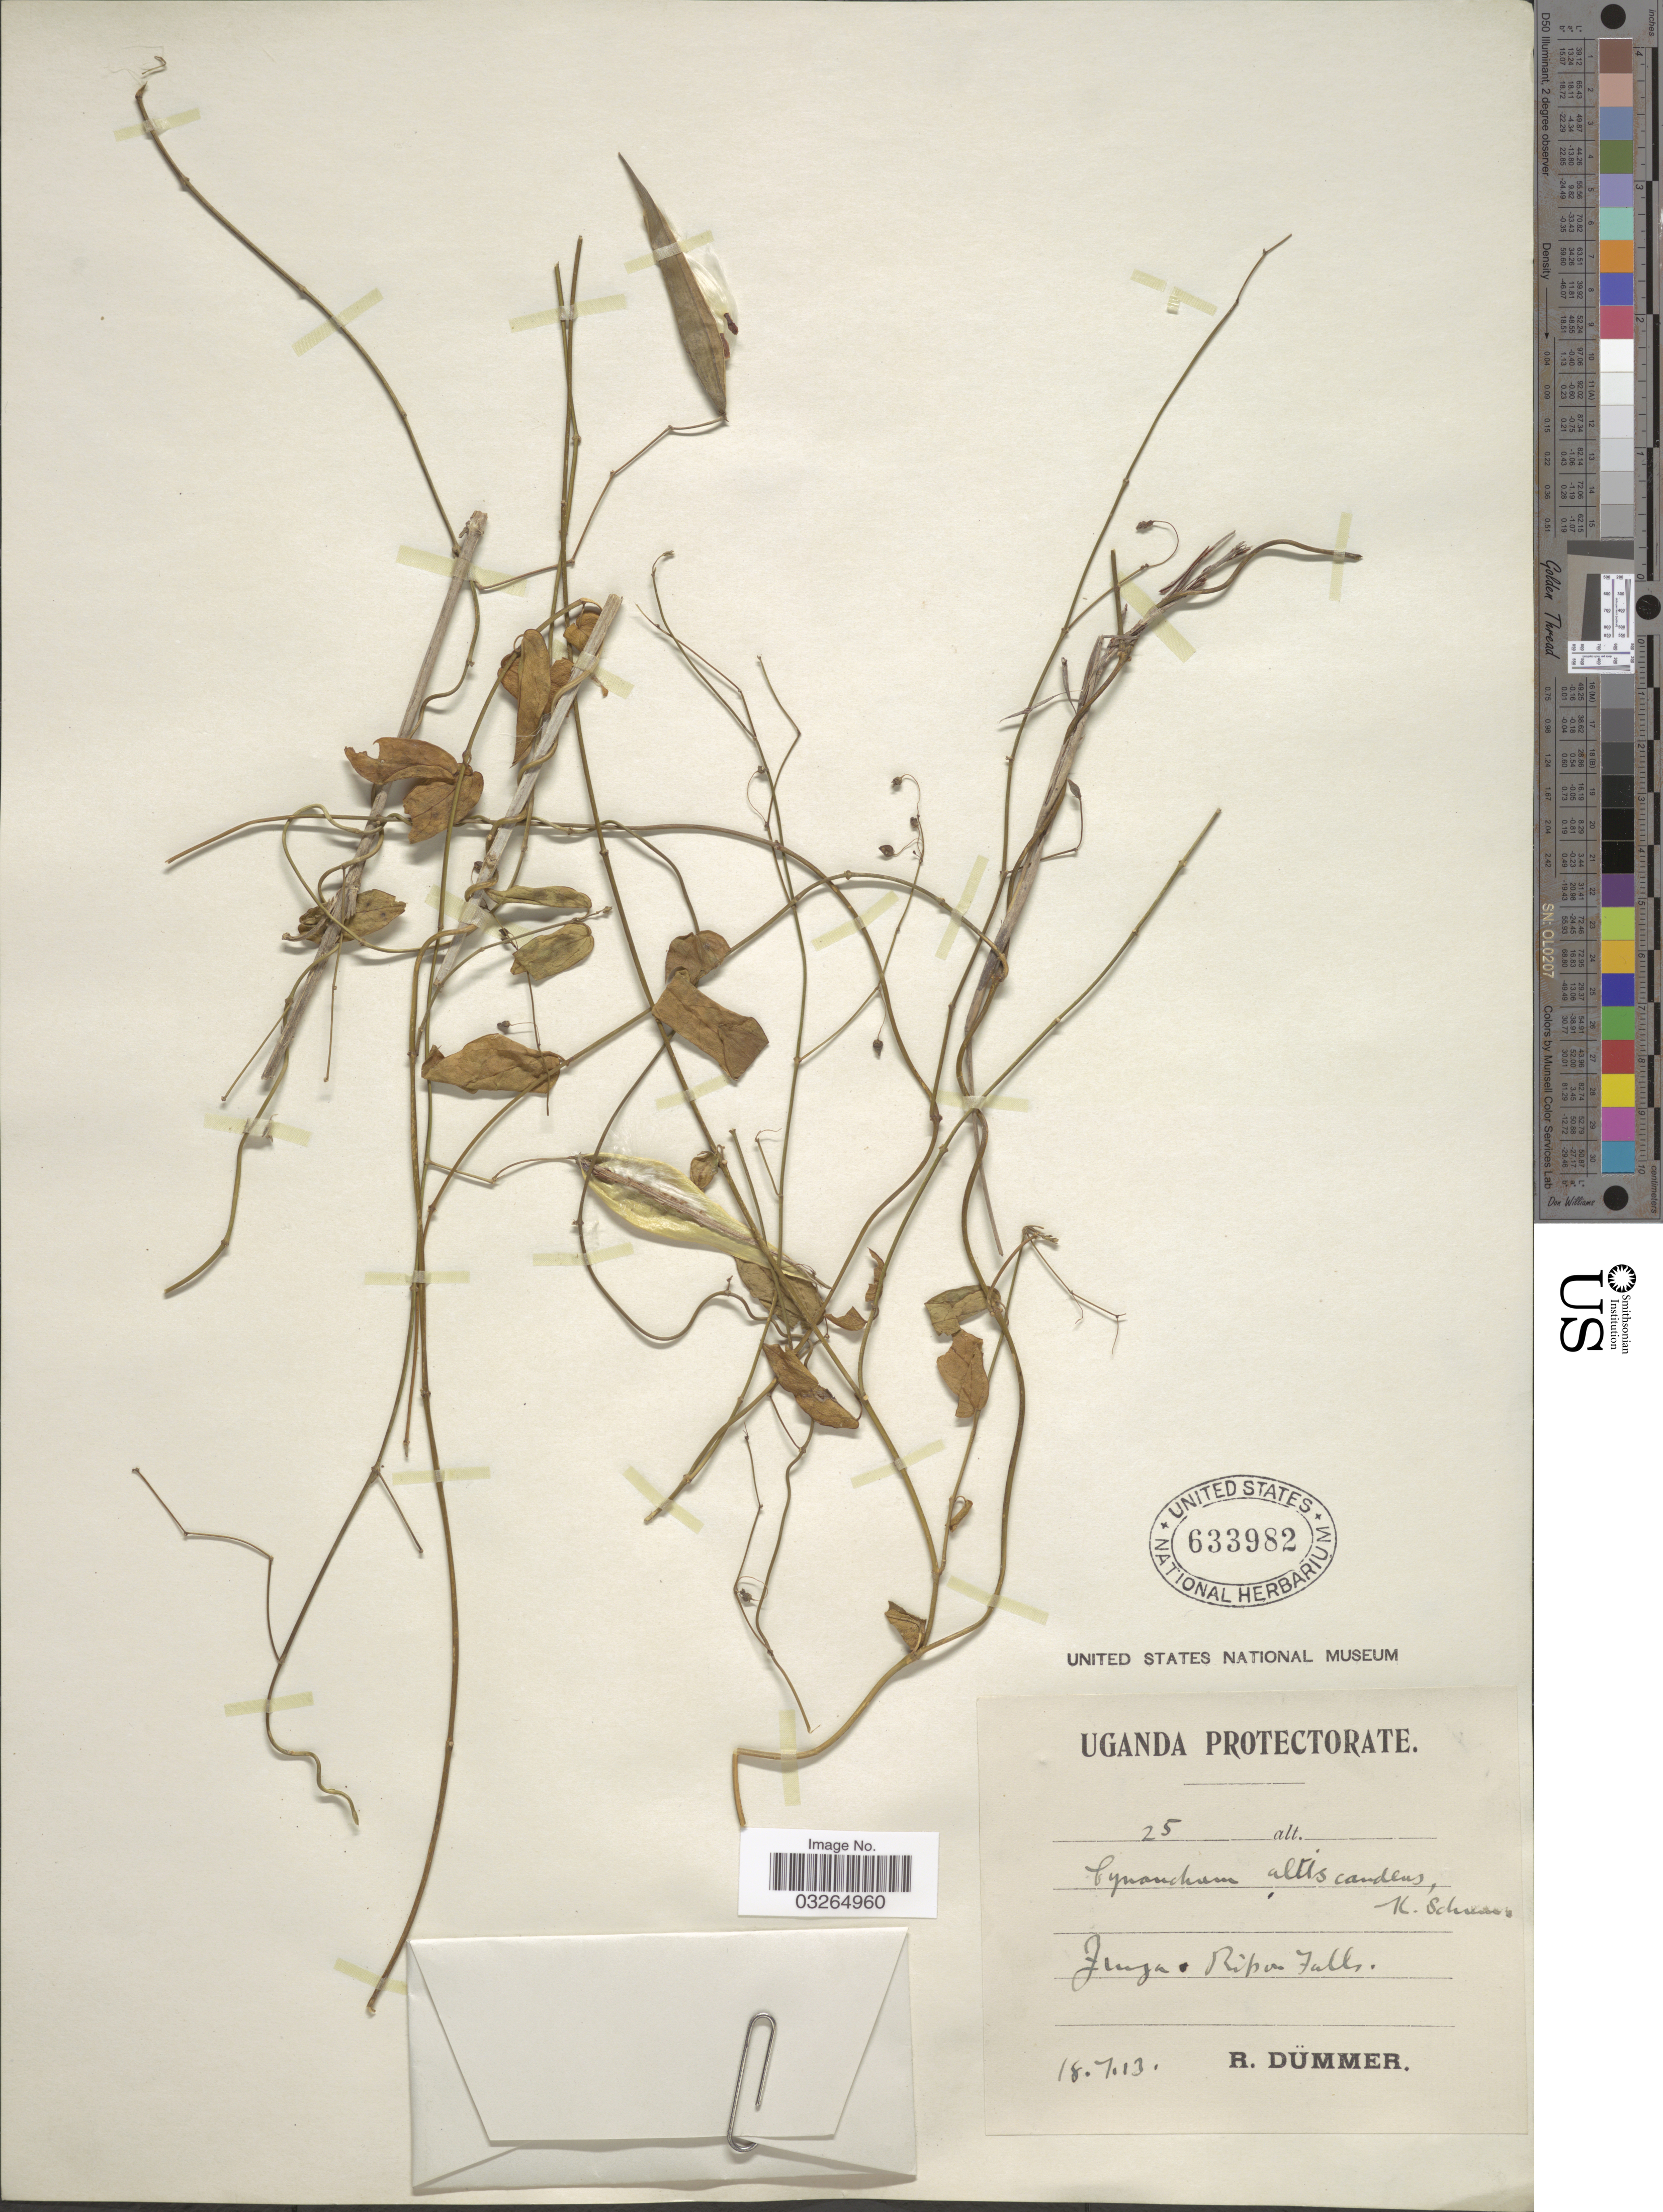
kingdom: Plantae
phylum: Tracheophyta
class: Magnoliopsida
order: Gentianales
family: Apocynaceae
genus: Cynanchum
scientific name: Cynanchum africanum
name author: Hoffmanns.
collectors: R. A. Dümmer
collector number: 25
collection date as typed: Transcribed d/m/y: 18/7/13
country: Uganda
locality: Uganda Protectorate. Jinja, Ripon Falls.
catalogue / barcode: US 633982